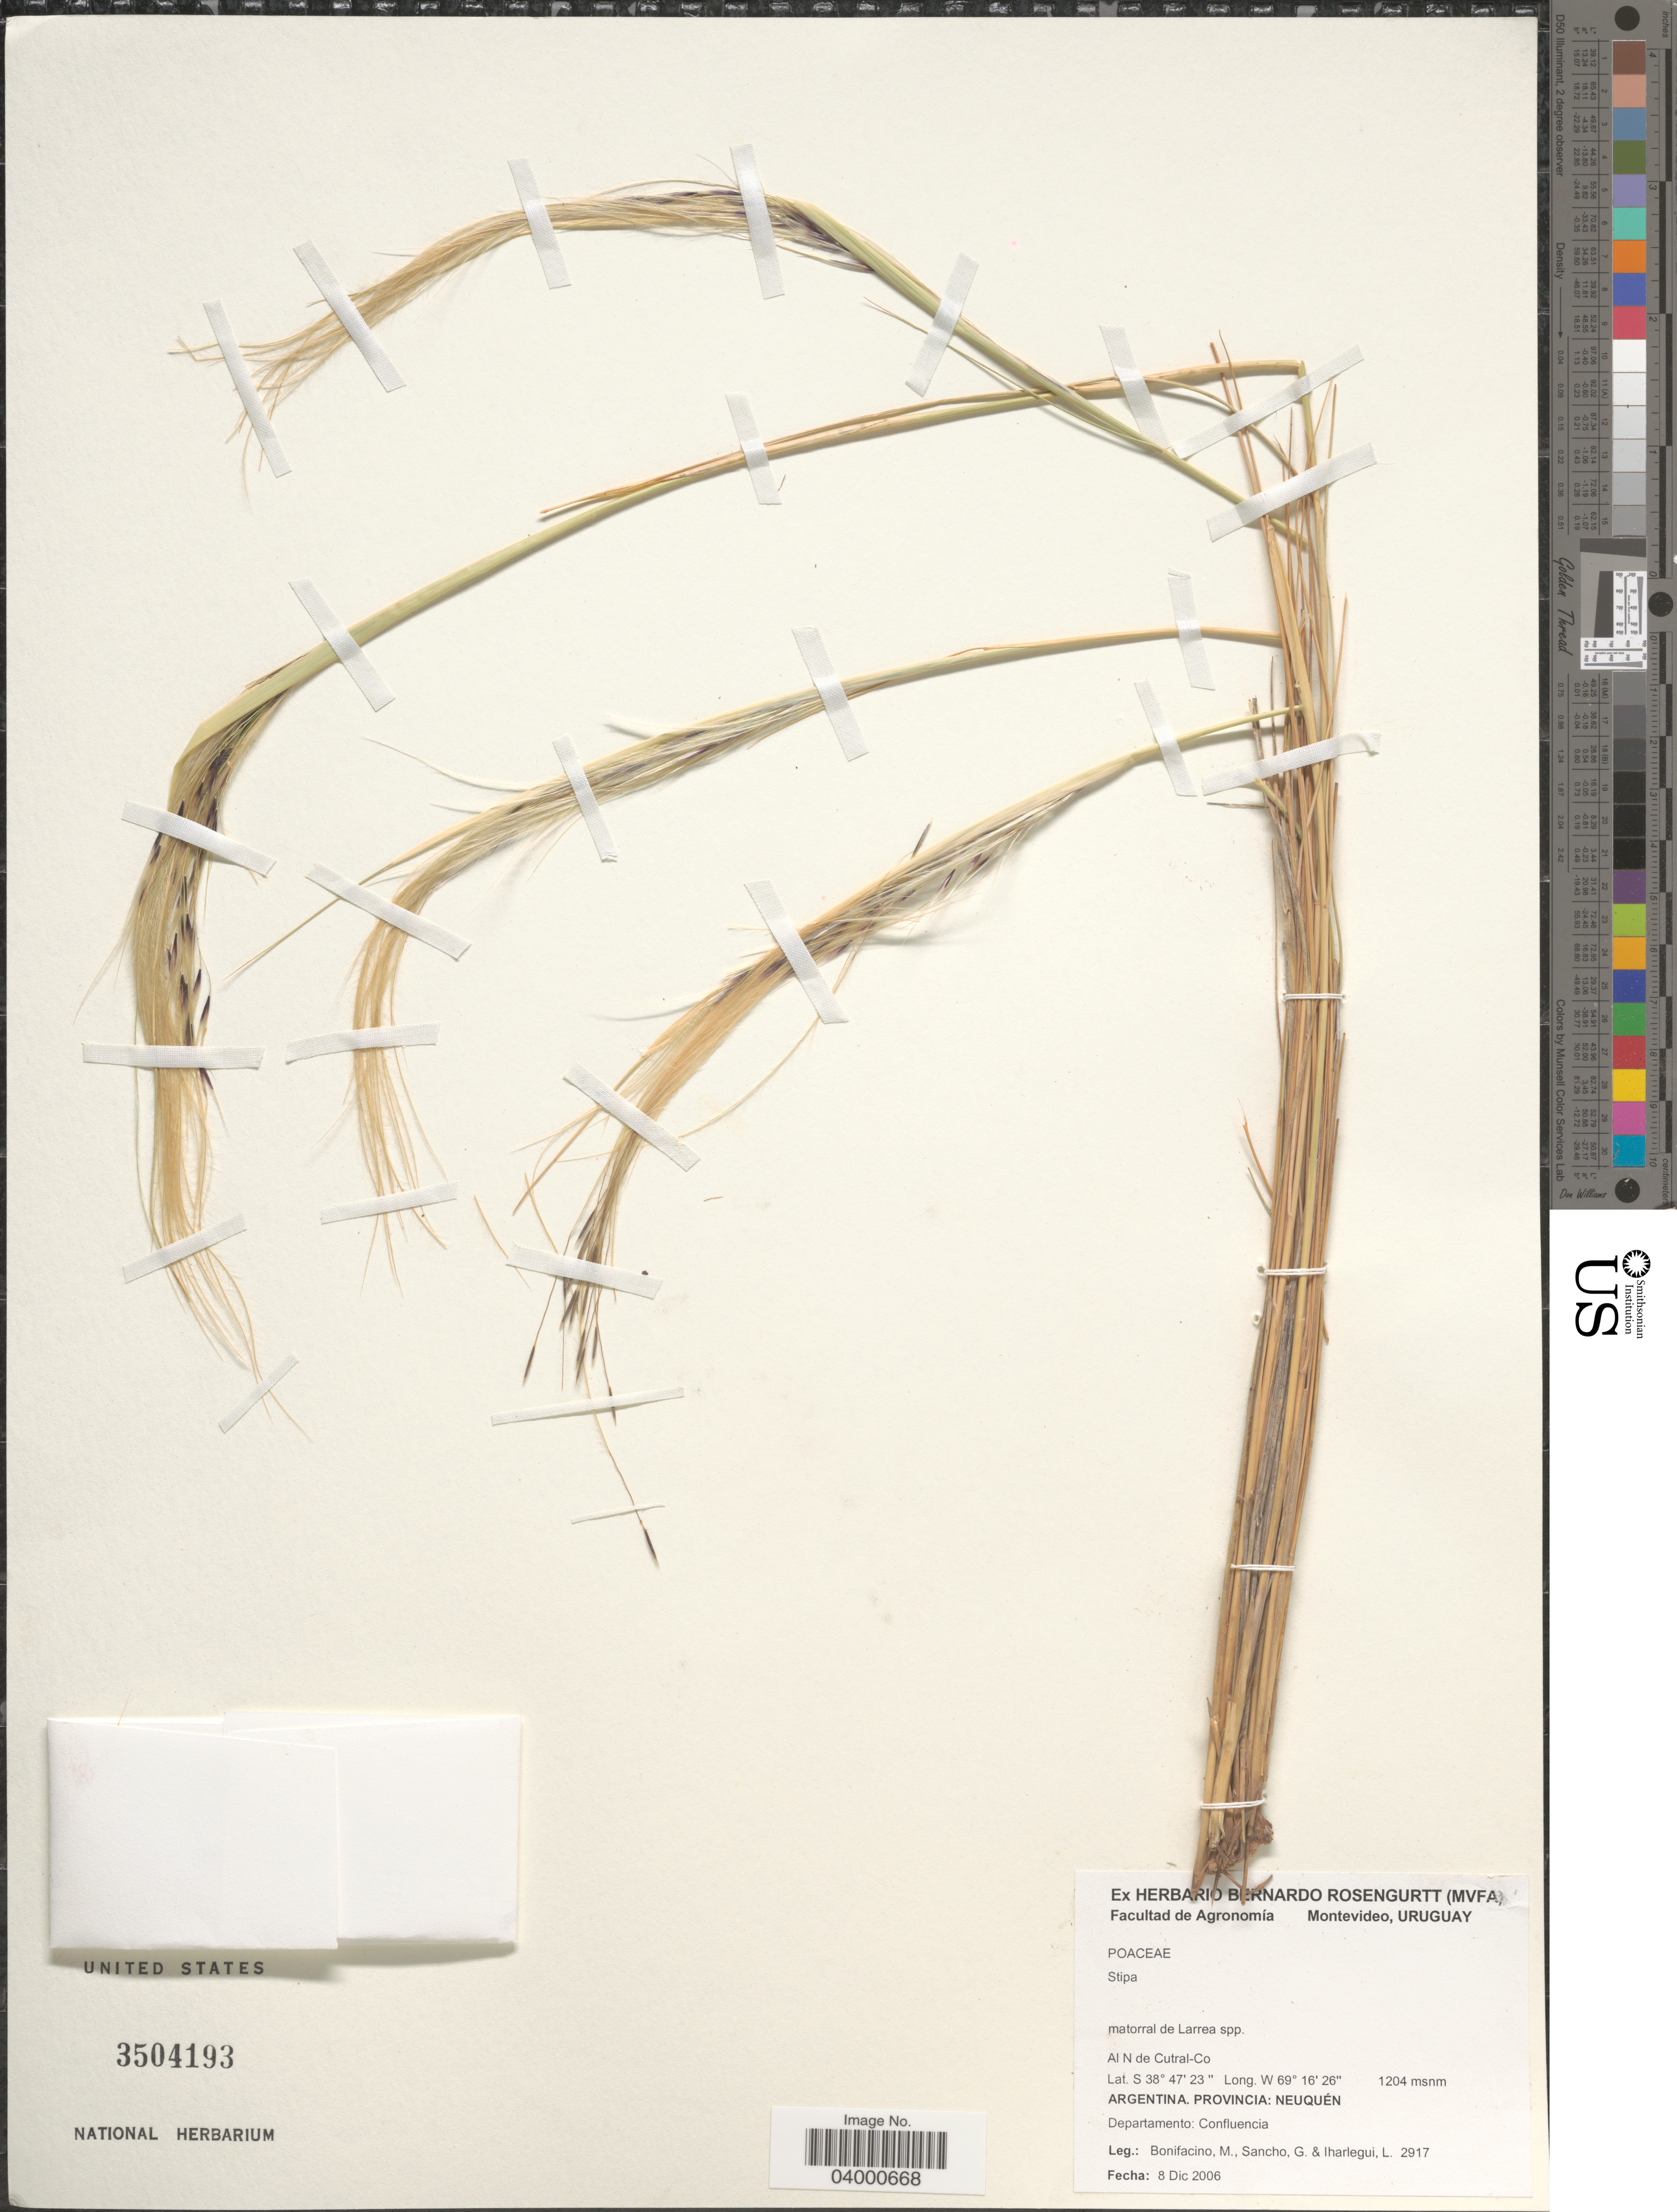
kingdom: Plantae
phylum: Tracheophyta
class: Liliopsida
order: Poales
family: Poaceae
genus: Pappostipa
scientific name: Pappostipa sp.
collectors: M. Bonifacino, G. Sancho & L. Iharlegui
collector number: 2917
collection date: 2006-12-08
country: Argentina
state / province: Neuquen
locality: Al N de Cutral-Co. Departamento: Confluencia.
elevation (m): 1204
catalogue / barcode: US 3504193